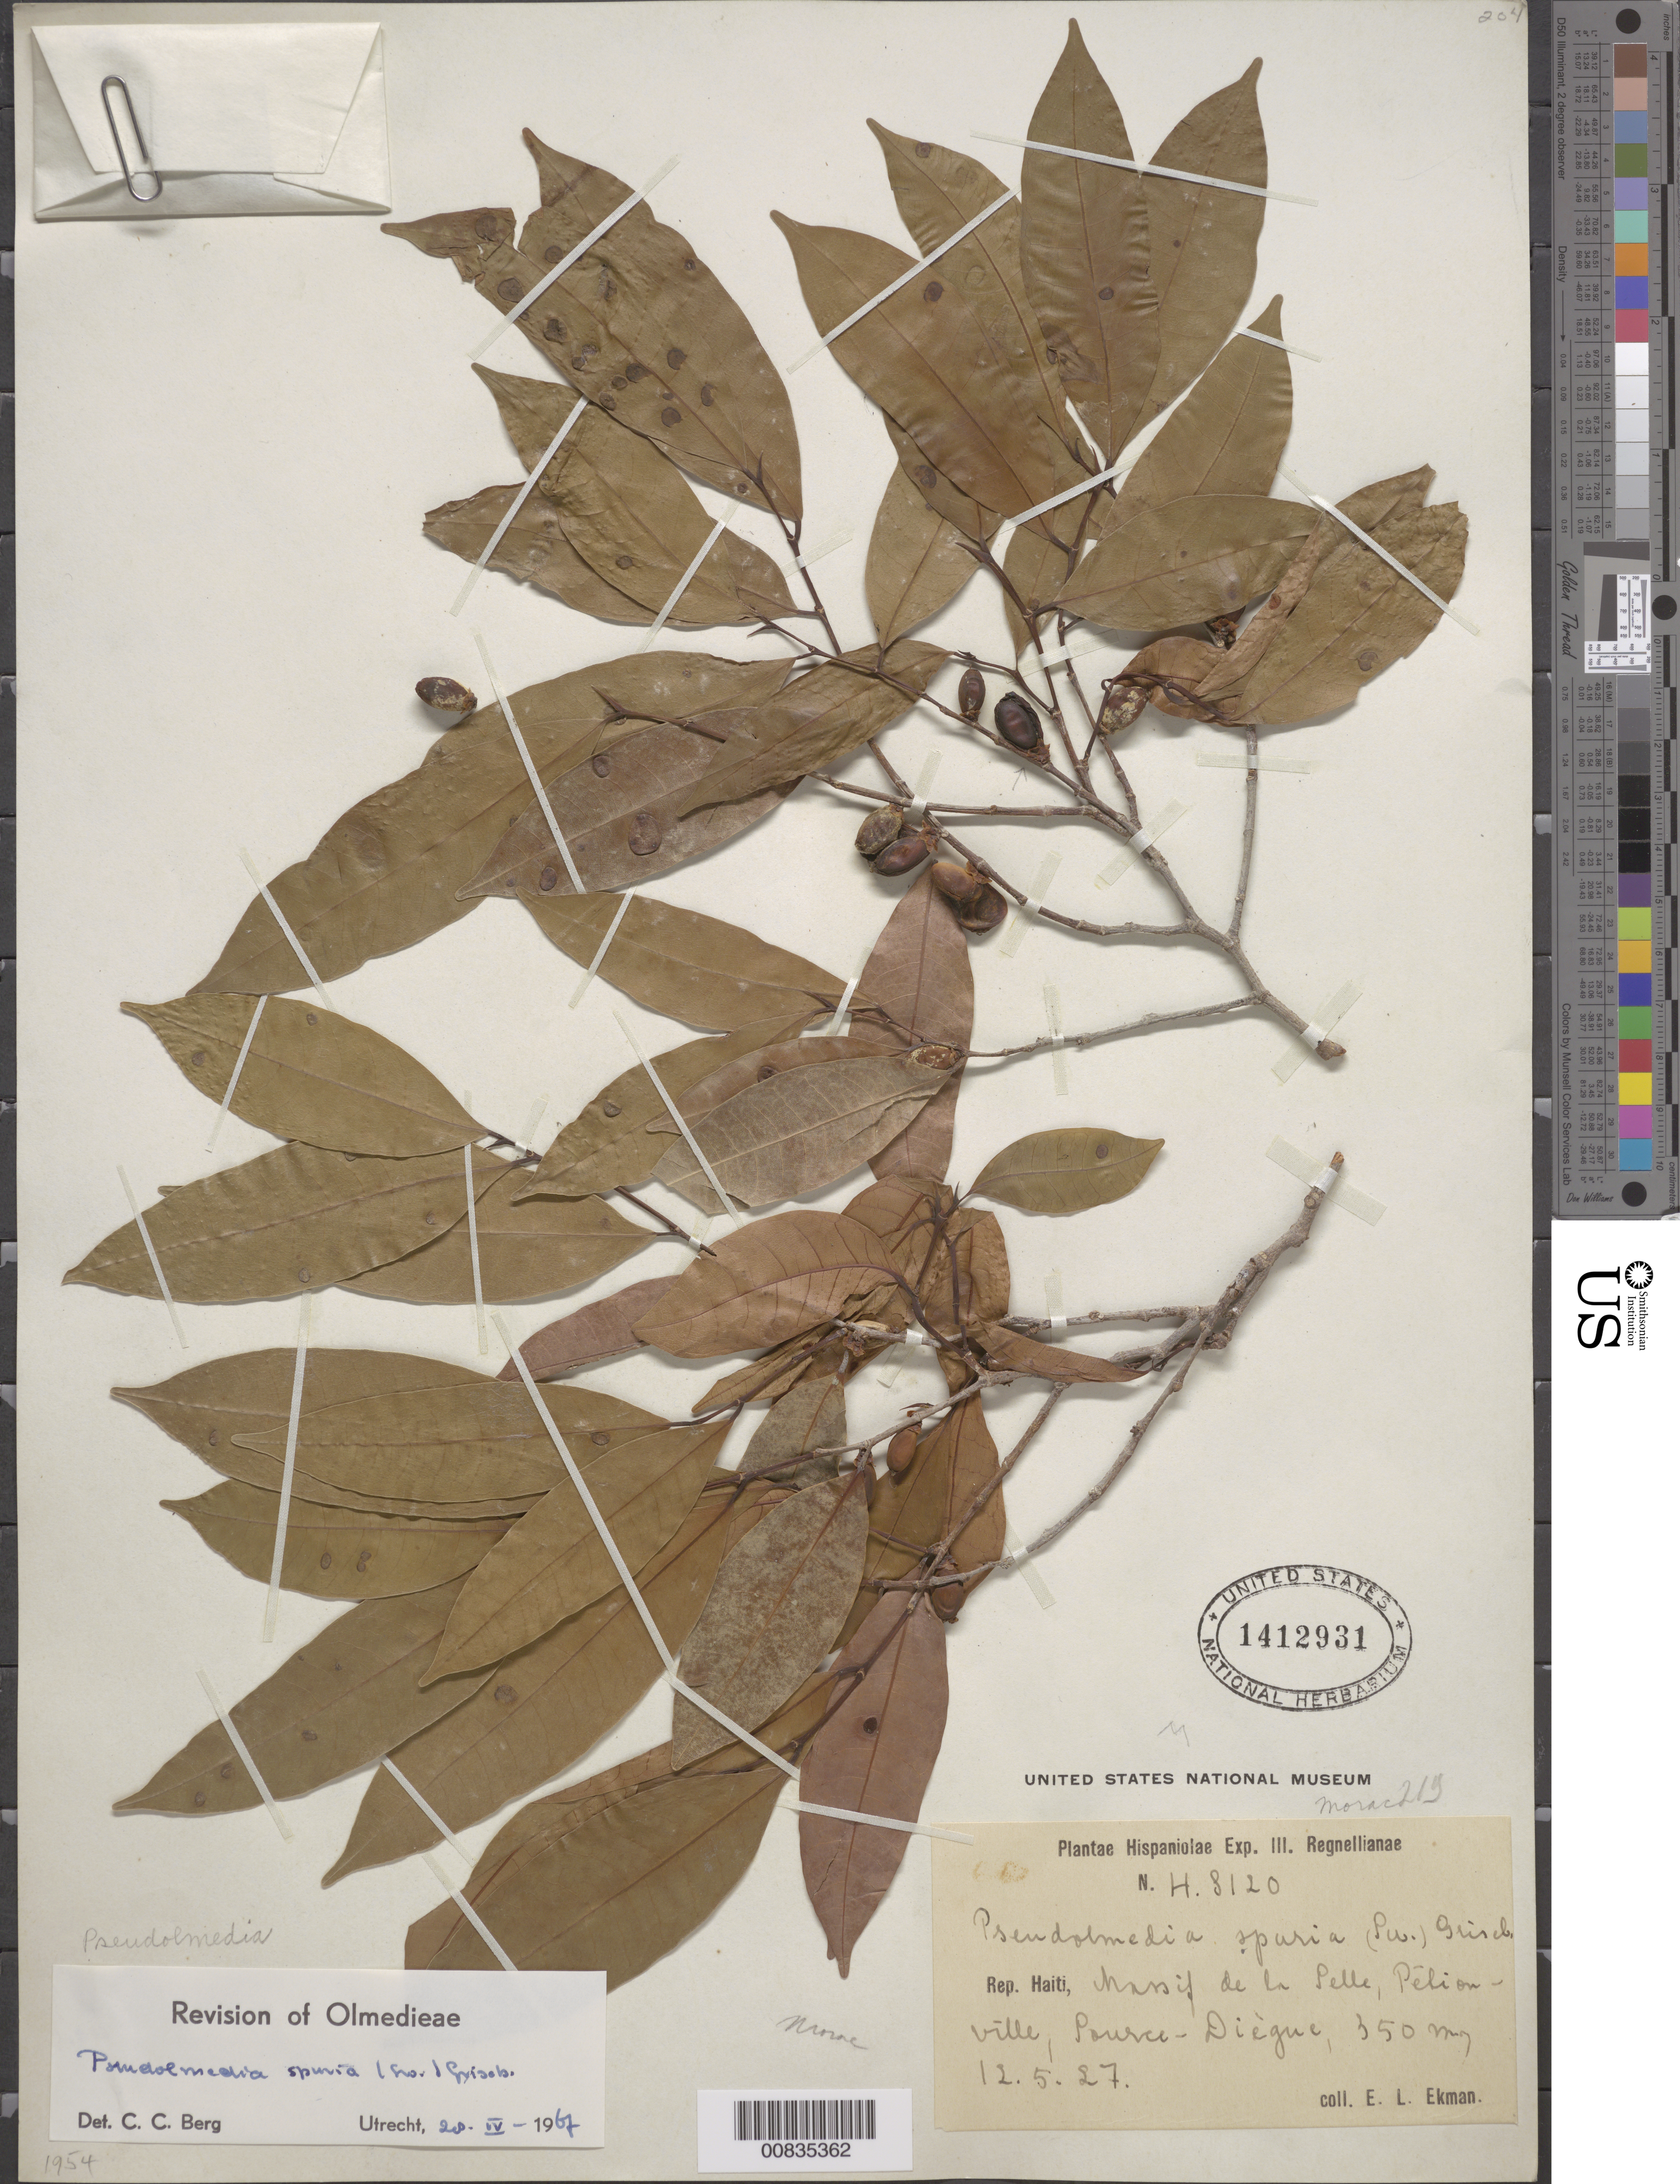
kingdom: Plantae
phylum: Tracheophyta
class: Magnoliopsida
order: Rosales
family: Moraceae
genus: Pseudolmedia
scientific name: Pseudolmedia spuria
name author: (Sw.) Griseb.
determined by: Berg, C. C.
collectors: E. L. Ekman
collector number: H 8120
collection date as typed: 12 May 1927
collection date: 1927-05-12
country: Haiti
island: Hispaniola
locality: Massif de la Selle, Pétionville, Source-Diègue.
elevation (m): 350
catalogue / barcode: US 1412931